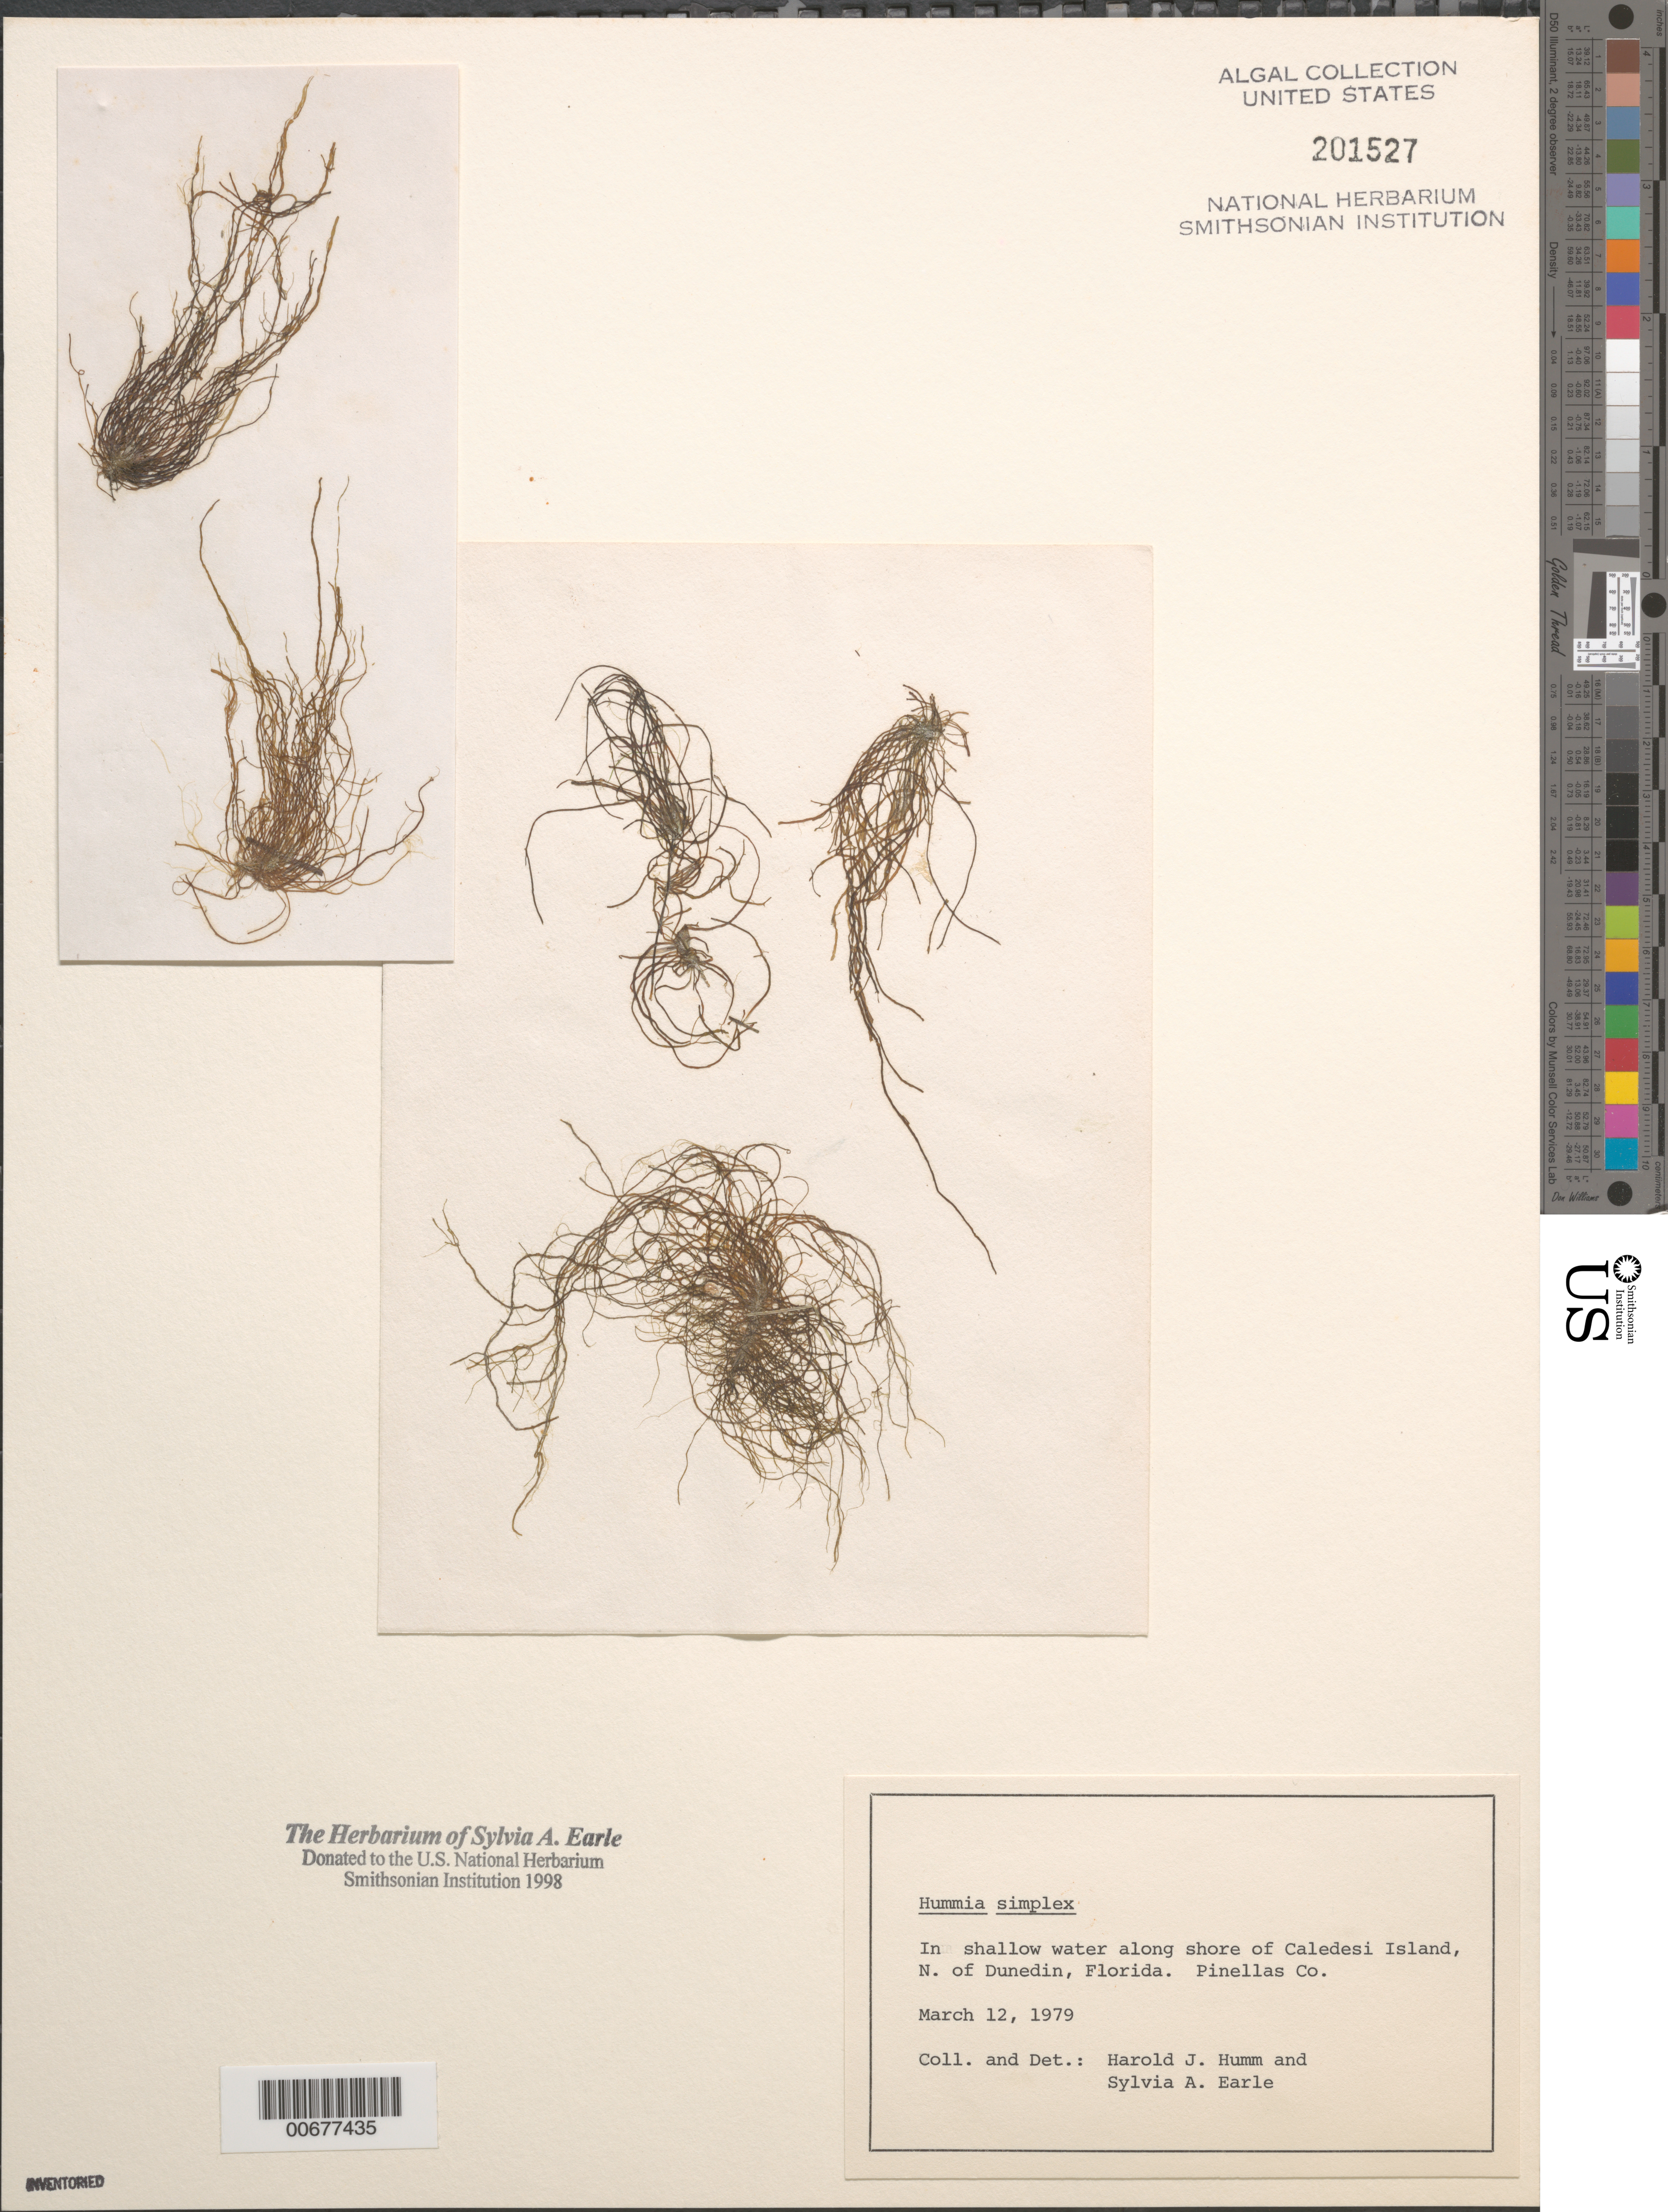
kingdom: Chromista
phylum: Ochrophyta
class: Phaeophyceae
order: Ectocarpales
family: Chordariaceae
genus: Hummia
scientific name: Hummia simplex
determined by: Humm, Harold J.; Earle, S. A.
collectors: H. J. Humm & S. A. Earle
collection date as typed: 12 Mar 1979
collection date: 1979-03-12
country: United States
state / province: Florida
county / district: Pinellas County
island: Caledesi Island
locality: North of Dunedin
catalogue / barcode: US 201527